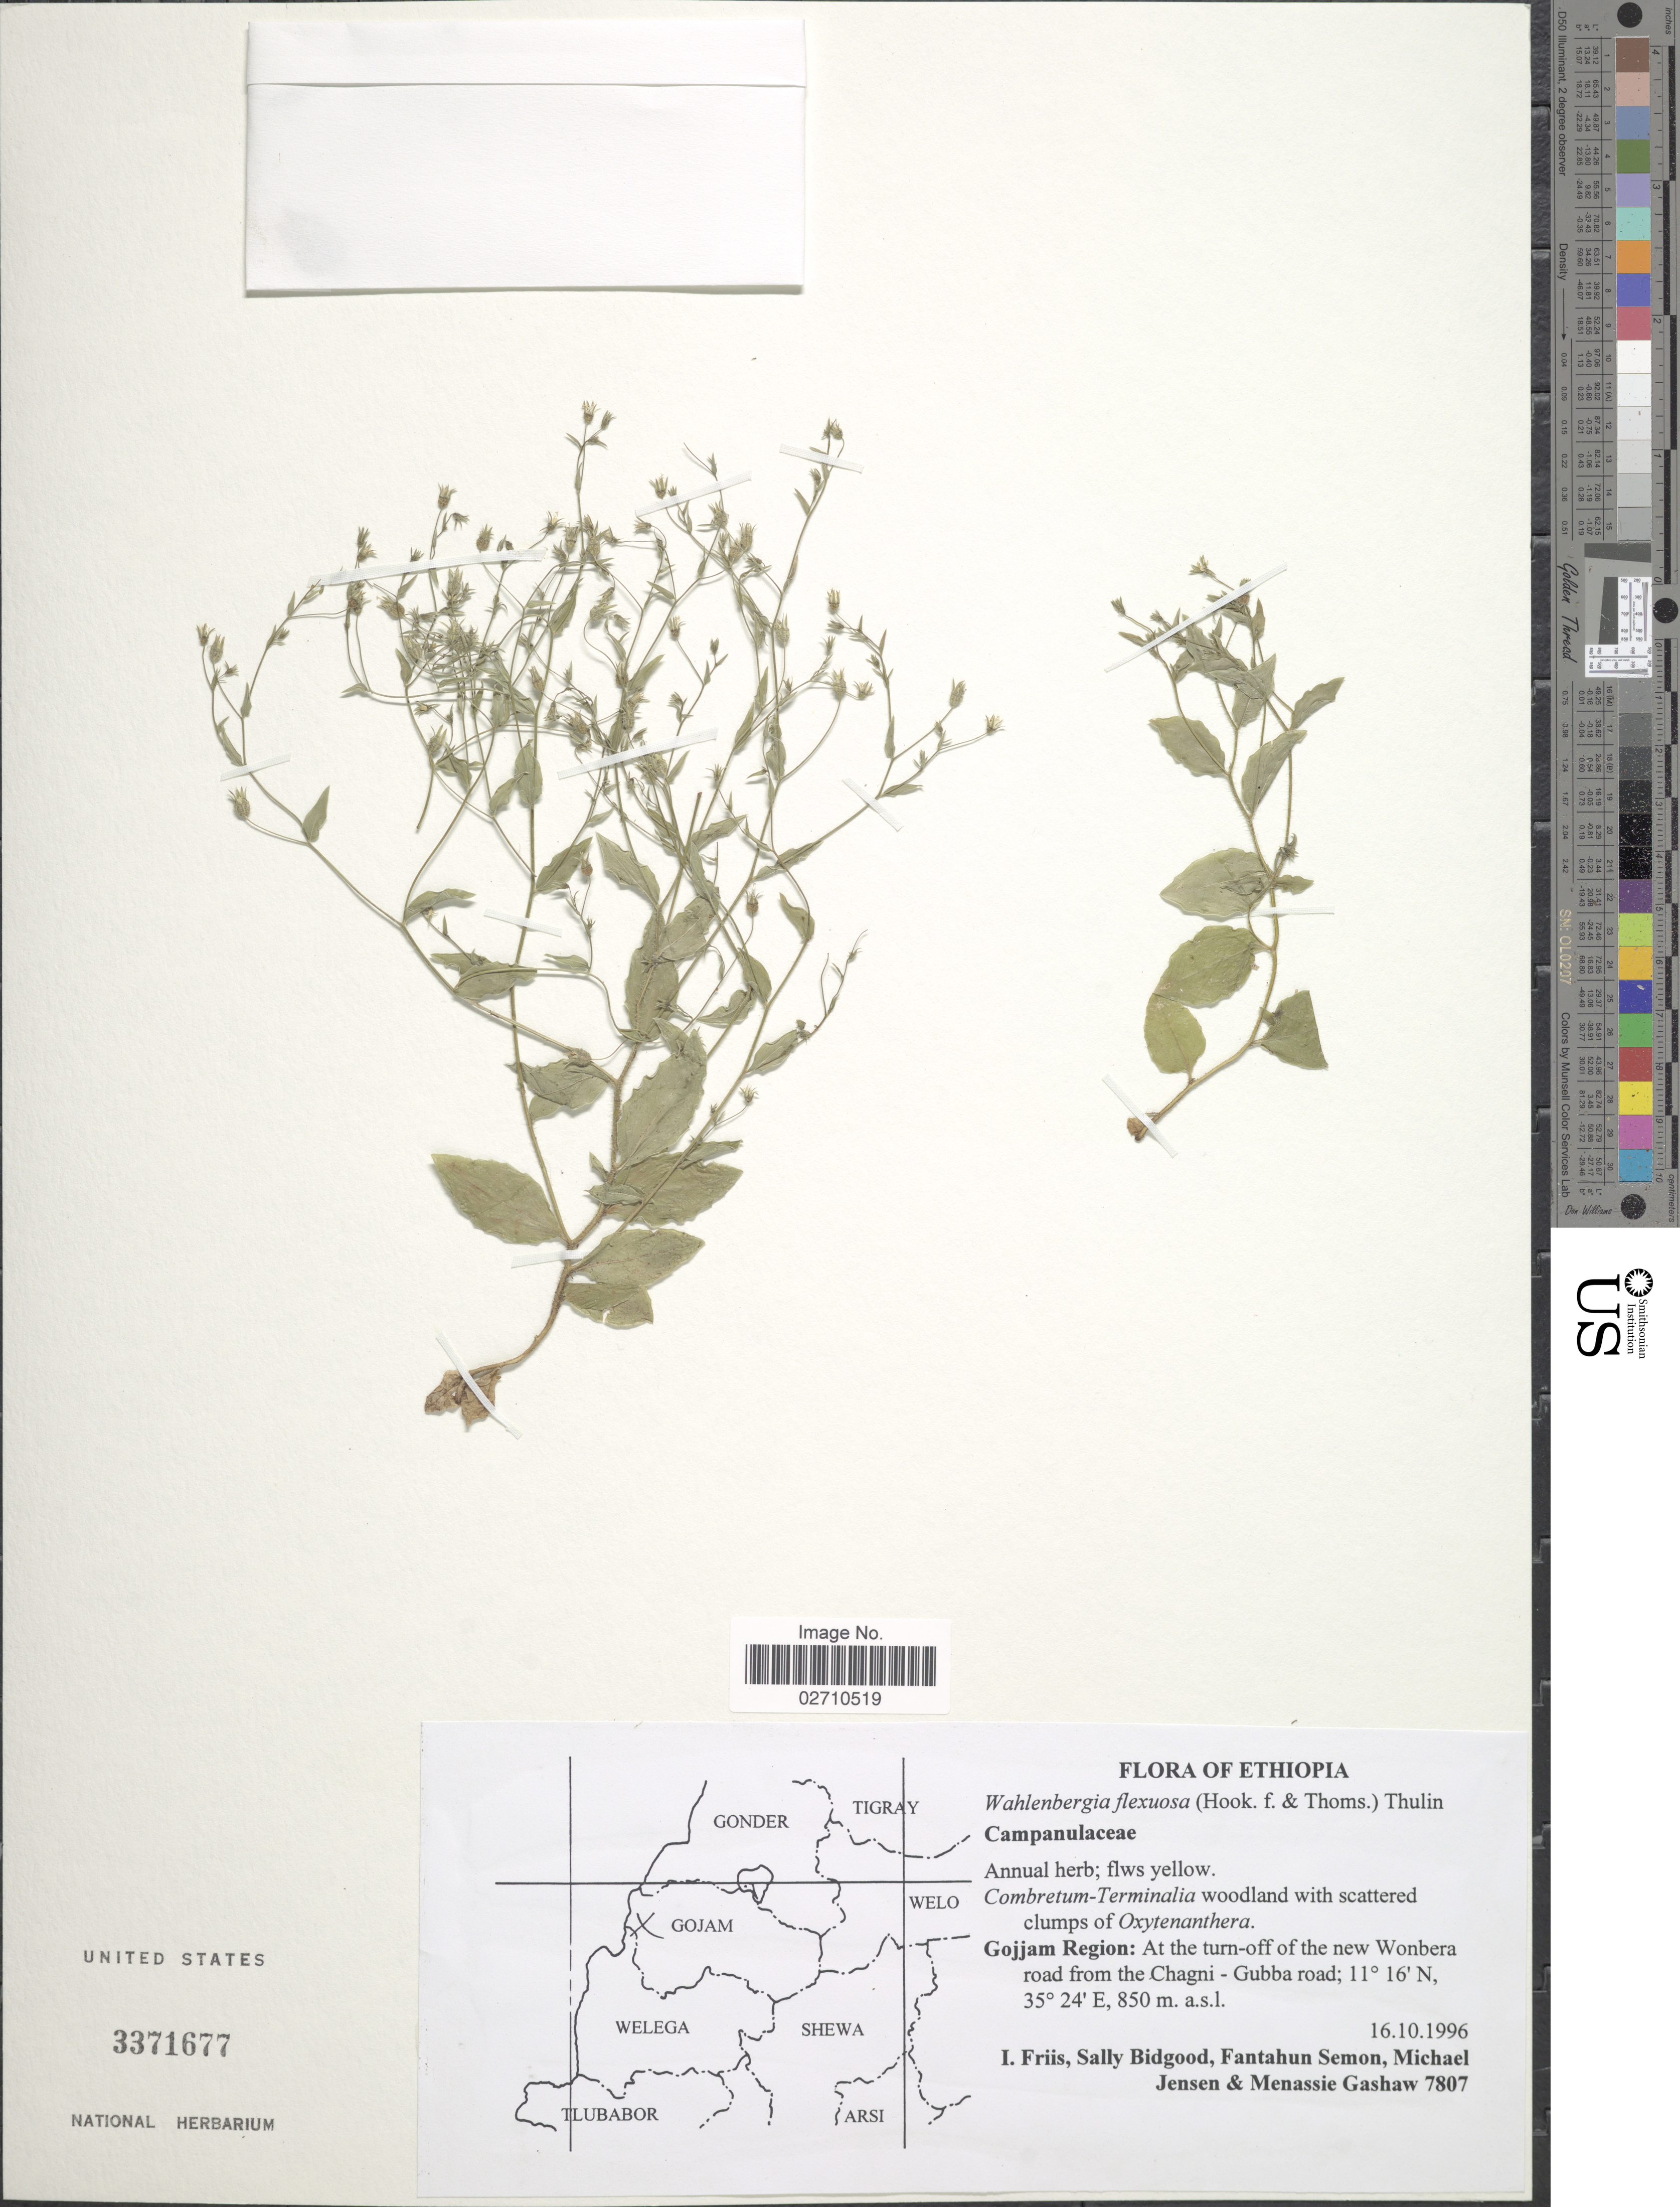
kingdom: Plantae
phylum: Tracheophyta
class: Magnoliopsida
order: Asterales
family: Campanulaceae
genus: Wahlenbergia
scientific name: Wahlenbergia flexuosa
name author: (Hook. f. & Thomson) Thulin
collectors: I. Friis, S. Bidgood, F. Semon, M. Jensen & M. Gashaw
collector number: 7807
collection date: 1996-10-16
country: Ethiopia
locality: Gojjam Region: At the turn-off of the new Wonbera road from the Chagni - Gubba road.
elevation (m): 850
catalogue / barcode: US 3371677